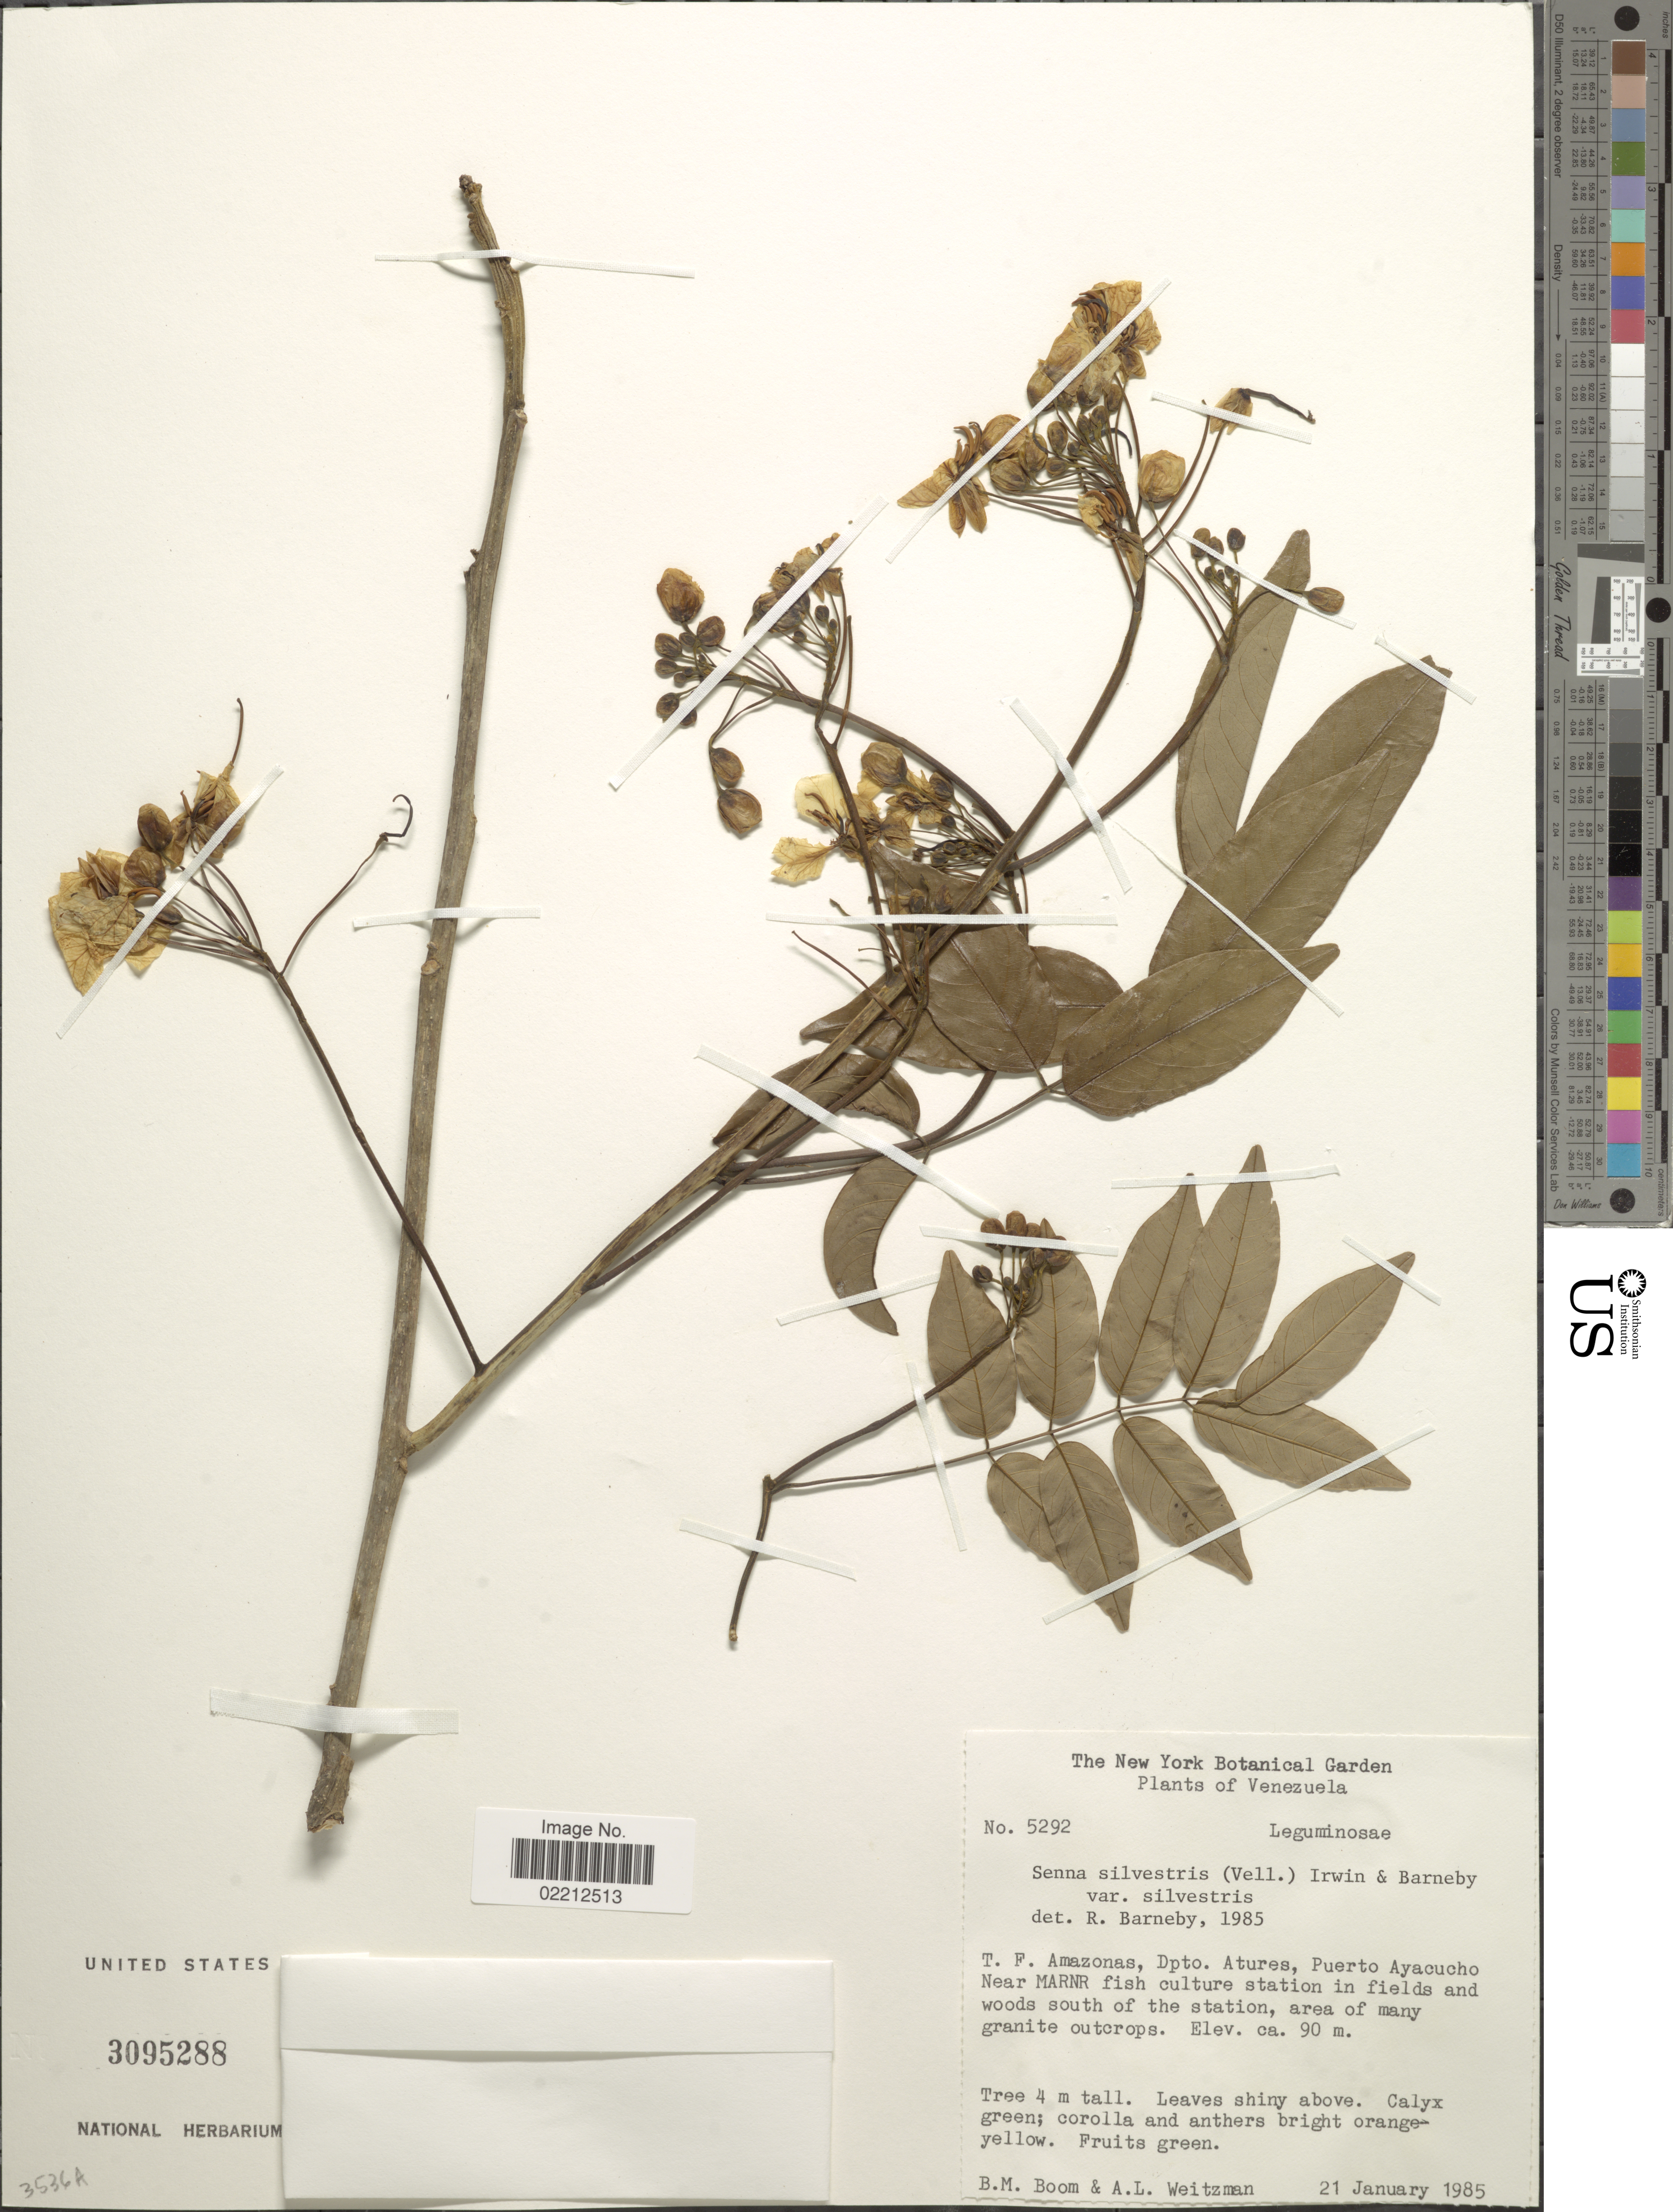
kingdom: Plantae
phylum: Tracheophyta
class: Magnoliopsida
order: Fabales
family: Fabaceae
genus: Senna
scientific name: Senna silvestris var. silvestris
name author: (Vell.) H.S. Irwin & Barneby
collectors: B. M. Boom & A. L. Weitzman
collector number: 5292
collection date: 1985-01-21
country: Venezuela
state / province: Amazonas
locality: T.F. Amazonas Dpto. Atures, Puerto Ayacucho. Near Manr fish cultur statio in fields and woods south of the station, area of many granite outcrops.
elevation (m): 90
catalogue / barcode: US 3095288